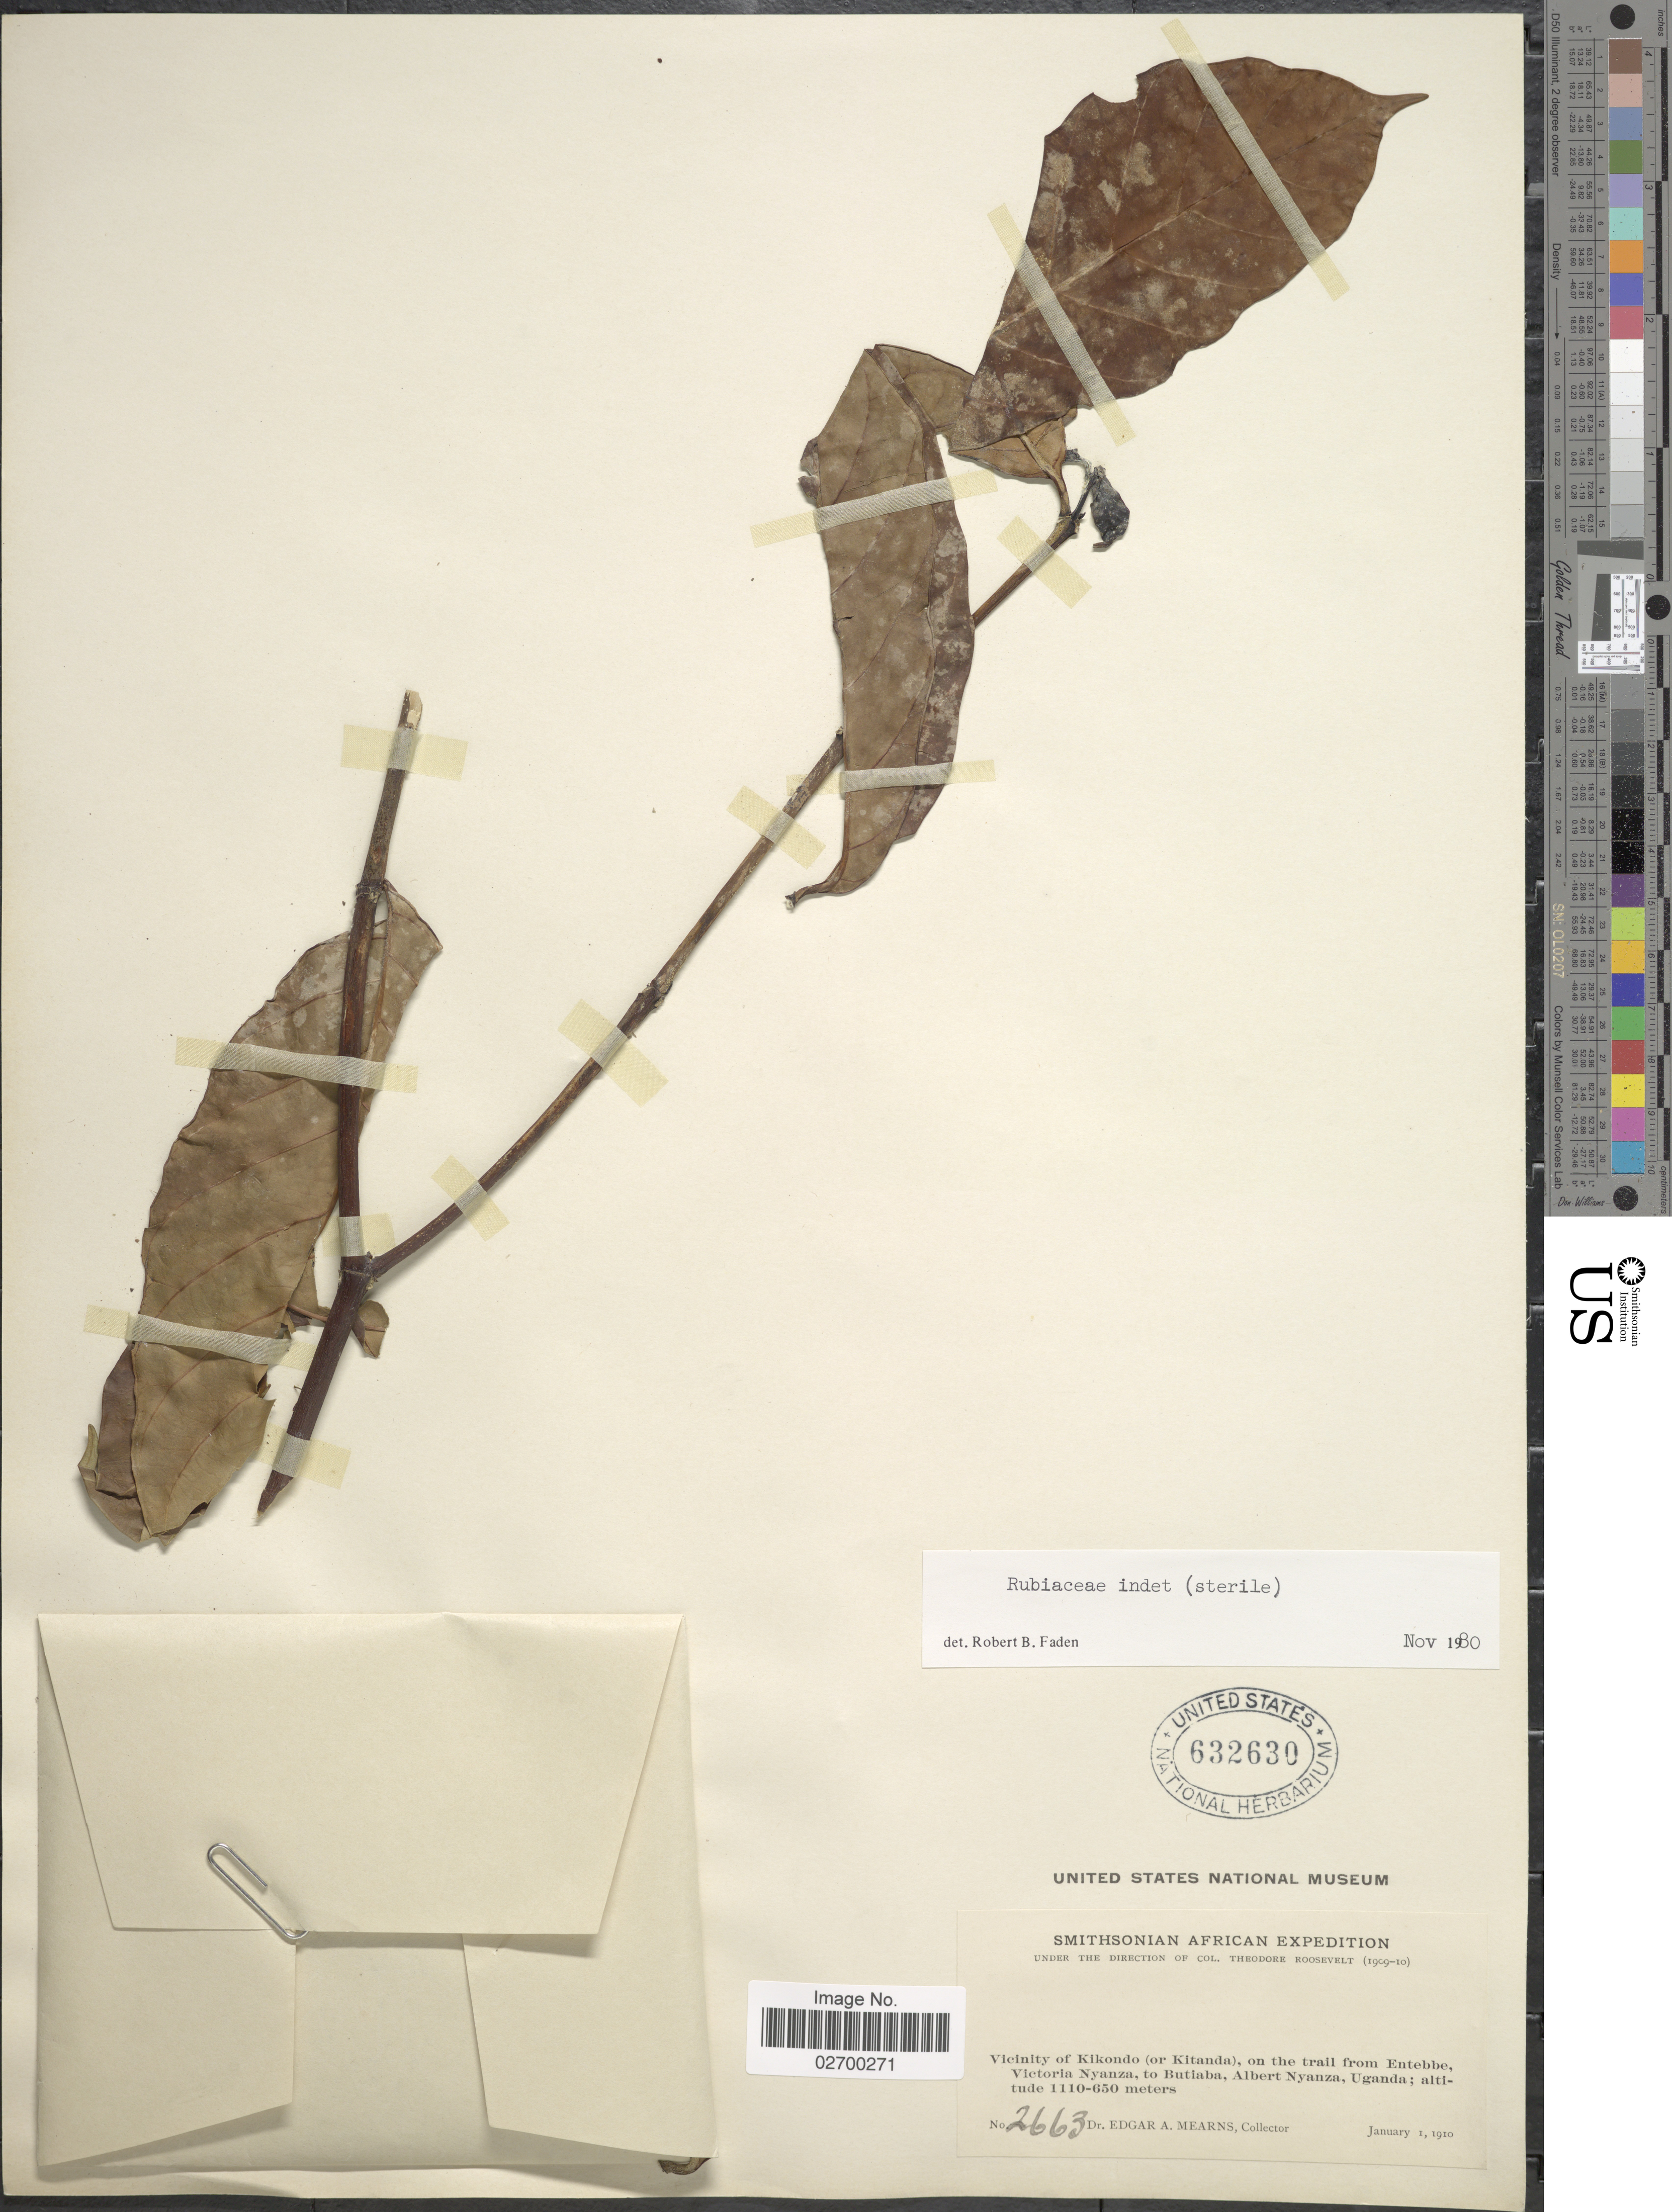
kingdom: Plantae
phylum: Tracheophyta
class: Magnoliopsida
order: Gentianales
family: Rubiaceae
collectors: E. A. Mearns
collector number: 2663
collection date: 1910-01-01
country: Uganda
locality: Vicinity of Kikondo (or Kitanda), on the trail from Entebbe, Victoria Nyanza, to Butiaba, Albert Nyanza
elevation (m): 650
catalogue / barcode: US 632630